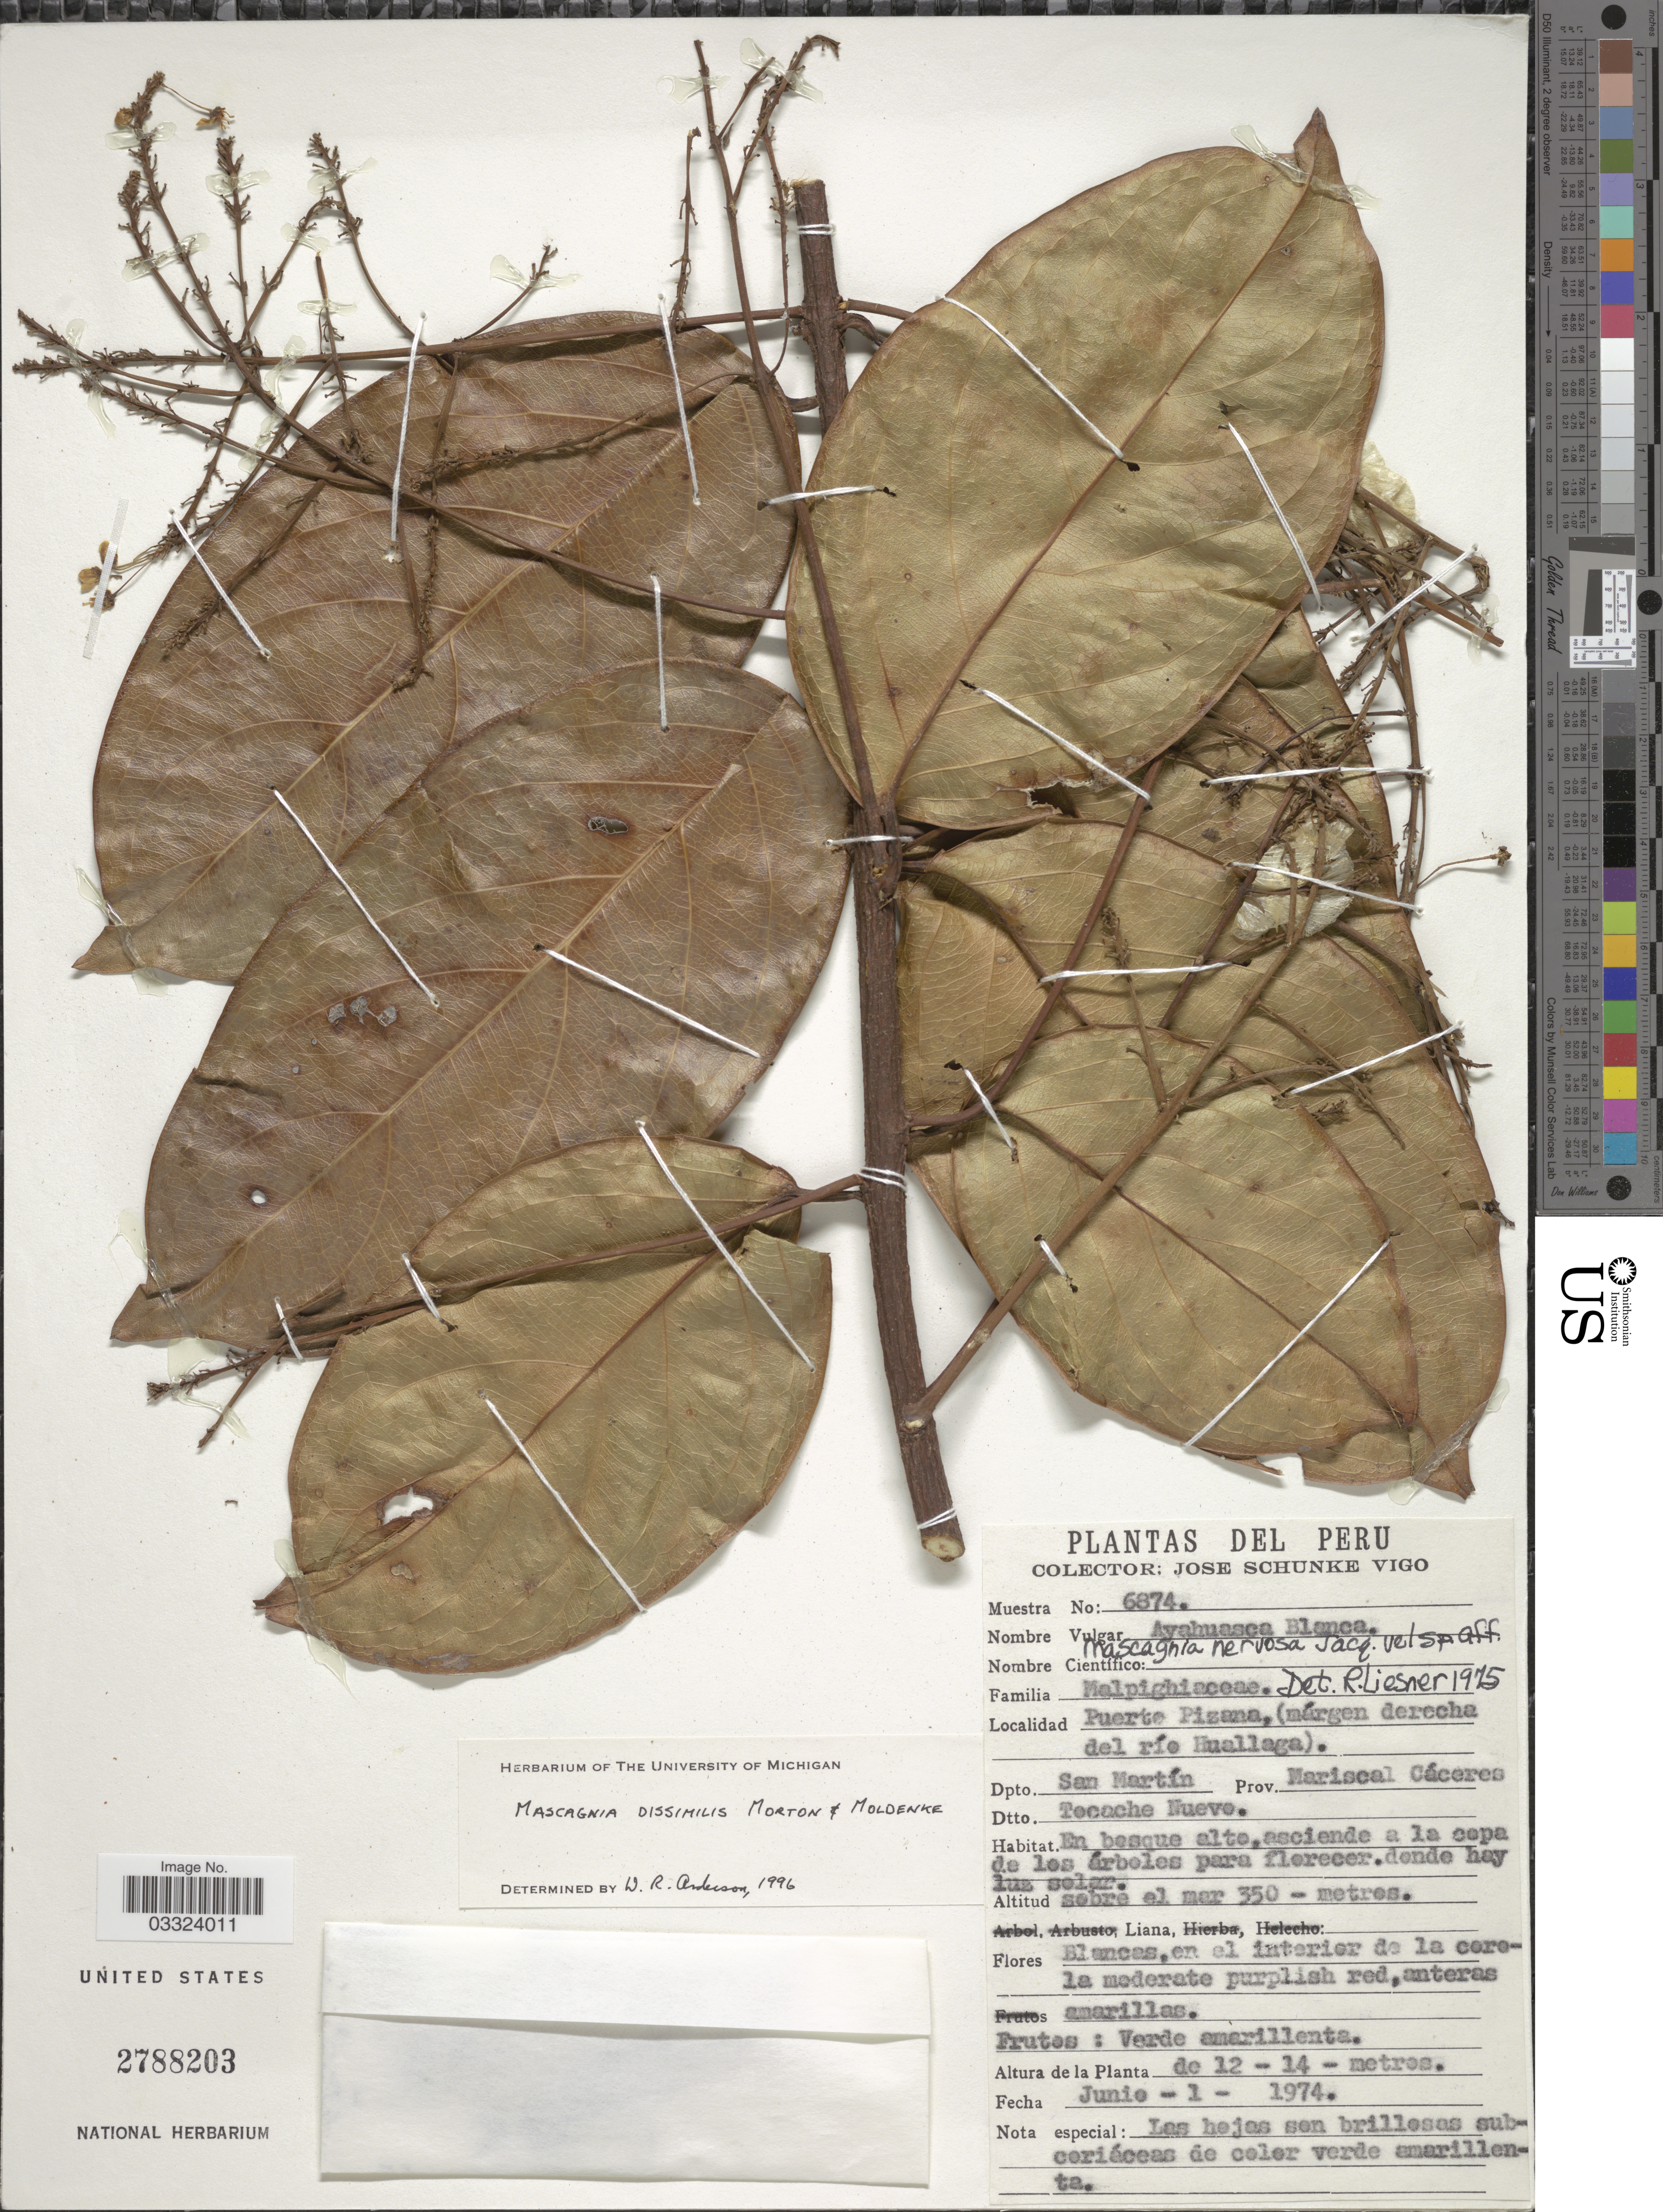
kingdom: Plantae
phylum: Tracheophyta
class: Magnoliopsida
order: Malpighiales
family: Malpighiaceae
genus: Mascagnia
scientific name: Mascagnia dissimilis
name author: C.V. Morton & Moldenke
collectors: J. Schunke Vigo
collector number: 6874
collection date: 1974-06-01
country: Peru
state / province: San Martín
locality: Puerte Pizana, (márgen derecha del río Huallaga), Dtto. Tocache Nuevo, Prov. Mariscal Cáceres, Dpto. San Martín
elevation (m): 350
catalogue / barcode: US 2788203